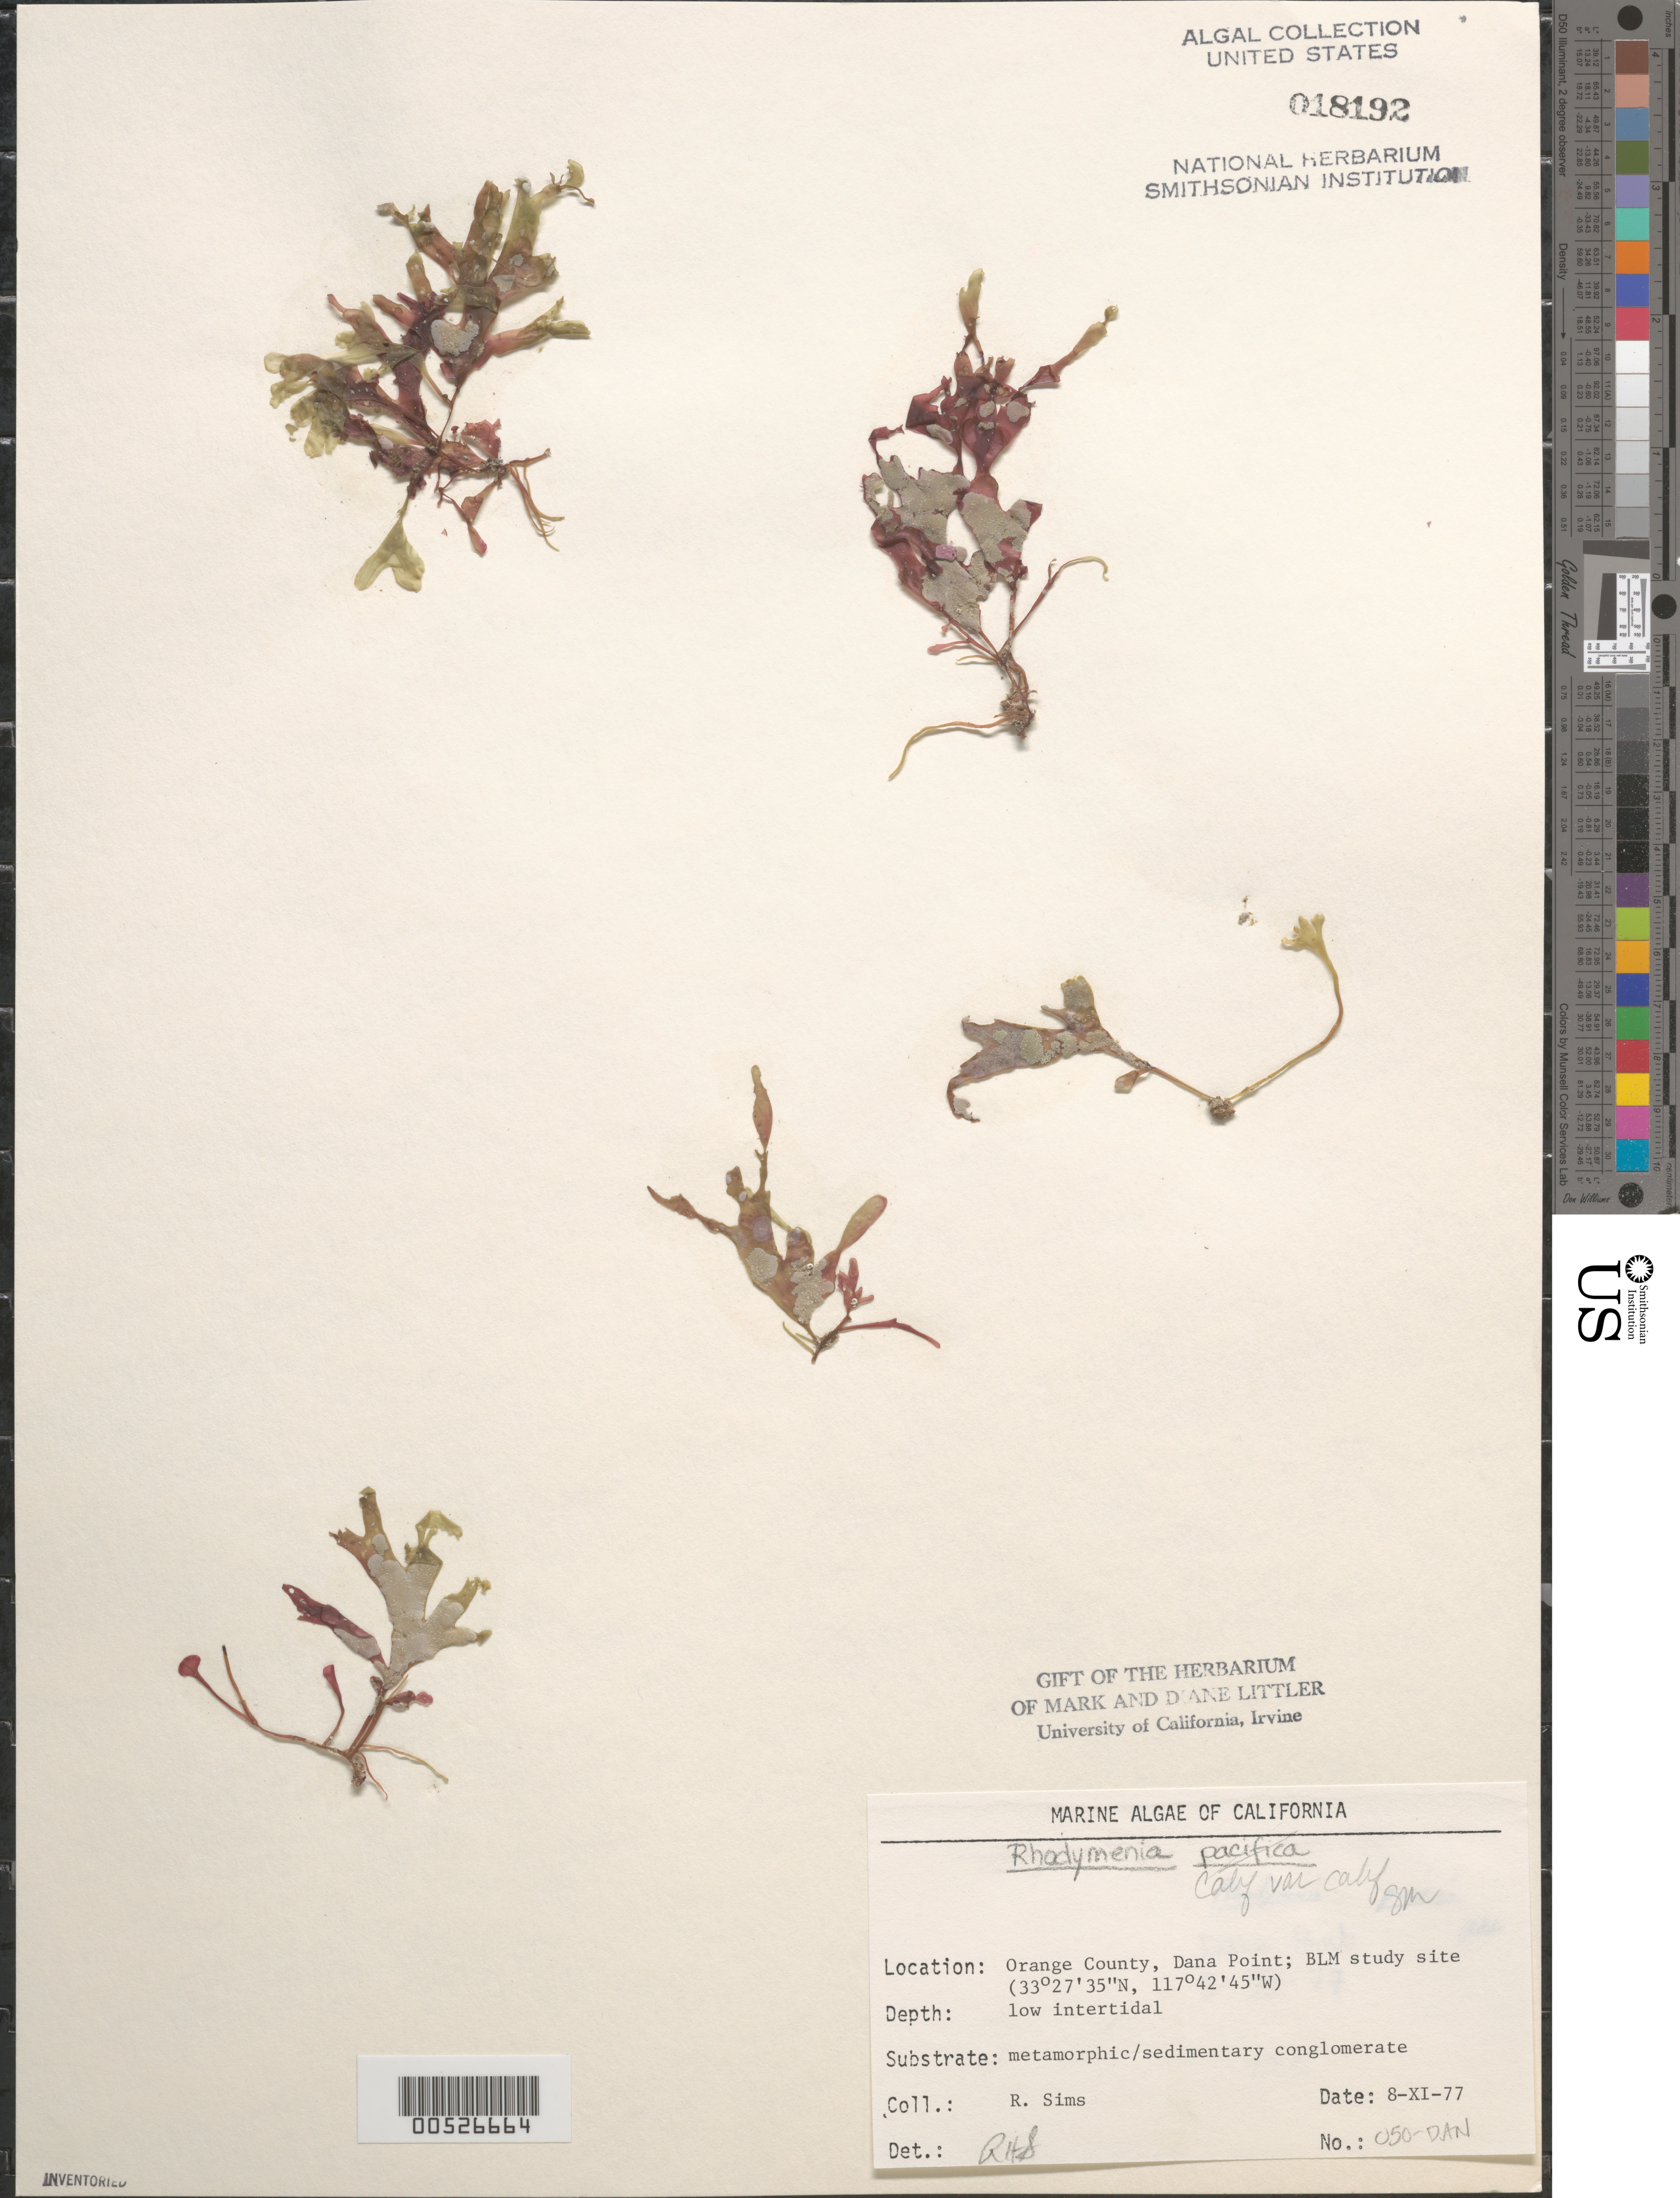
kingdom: Plantae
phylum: Rhodophyta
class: Florideophyceae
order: Rhodymeniales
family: Rhodymeniaceae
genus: Rhodymenia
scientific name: Rhodymenia californica var. californica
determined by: Murray, S. N.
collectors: R. H. Sims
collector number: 050-dan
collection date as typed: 08 Nov 1977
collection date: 1977-11-08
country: United States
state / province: California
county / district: Orange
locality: Dana Point, 1 km north of marina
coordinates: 33 27'35"N, 117 42'45"W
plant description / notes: BLM-SOCALBIGHT Rocky Intertidal Survey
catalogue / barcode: US 18192